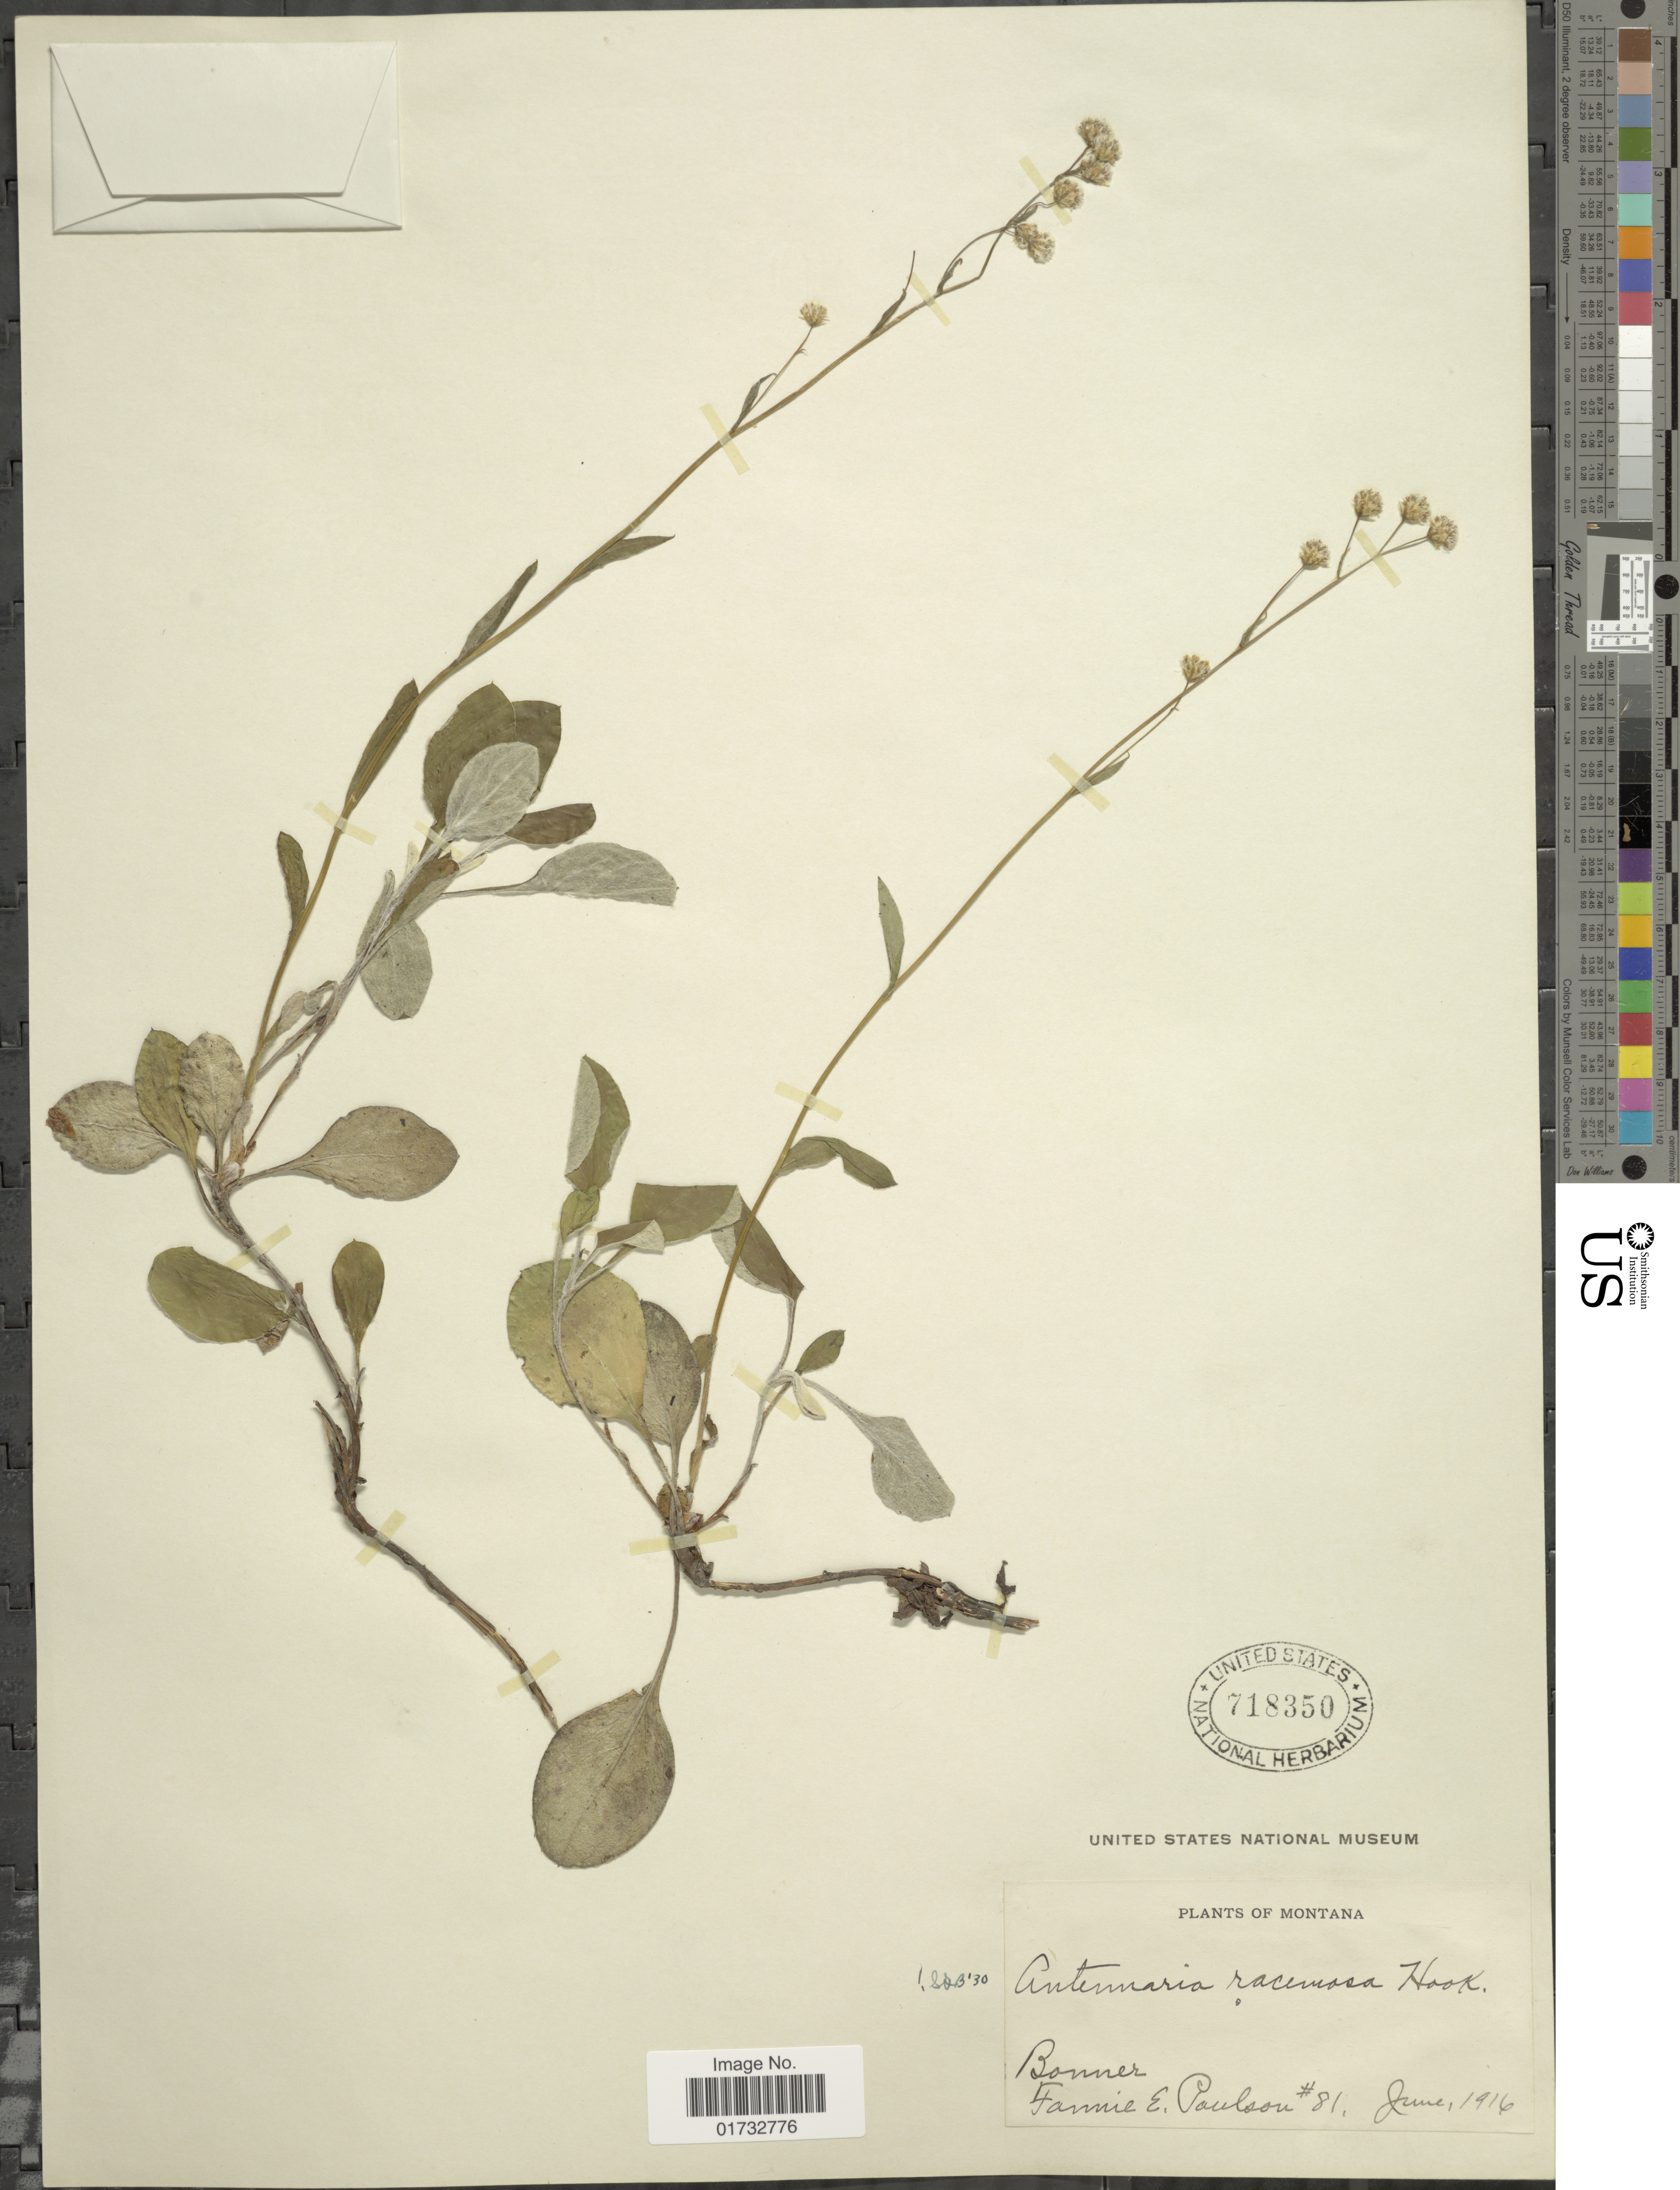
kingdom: Plantae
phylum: Tracheophyta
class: Magnoliopsida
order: Asterales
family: Asteraceae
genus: Antennaria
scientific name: Antennaria racemosa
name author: Hook.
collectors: F. Paulson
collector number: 81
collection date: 1916-06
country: United States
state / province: Montana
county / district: Missoula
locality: Bonner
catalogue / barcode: US 718350